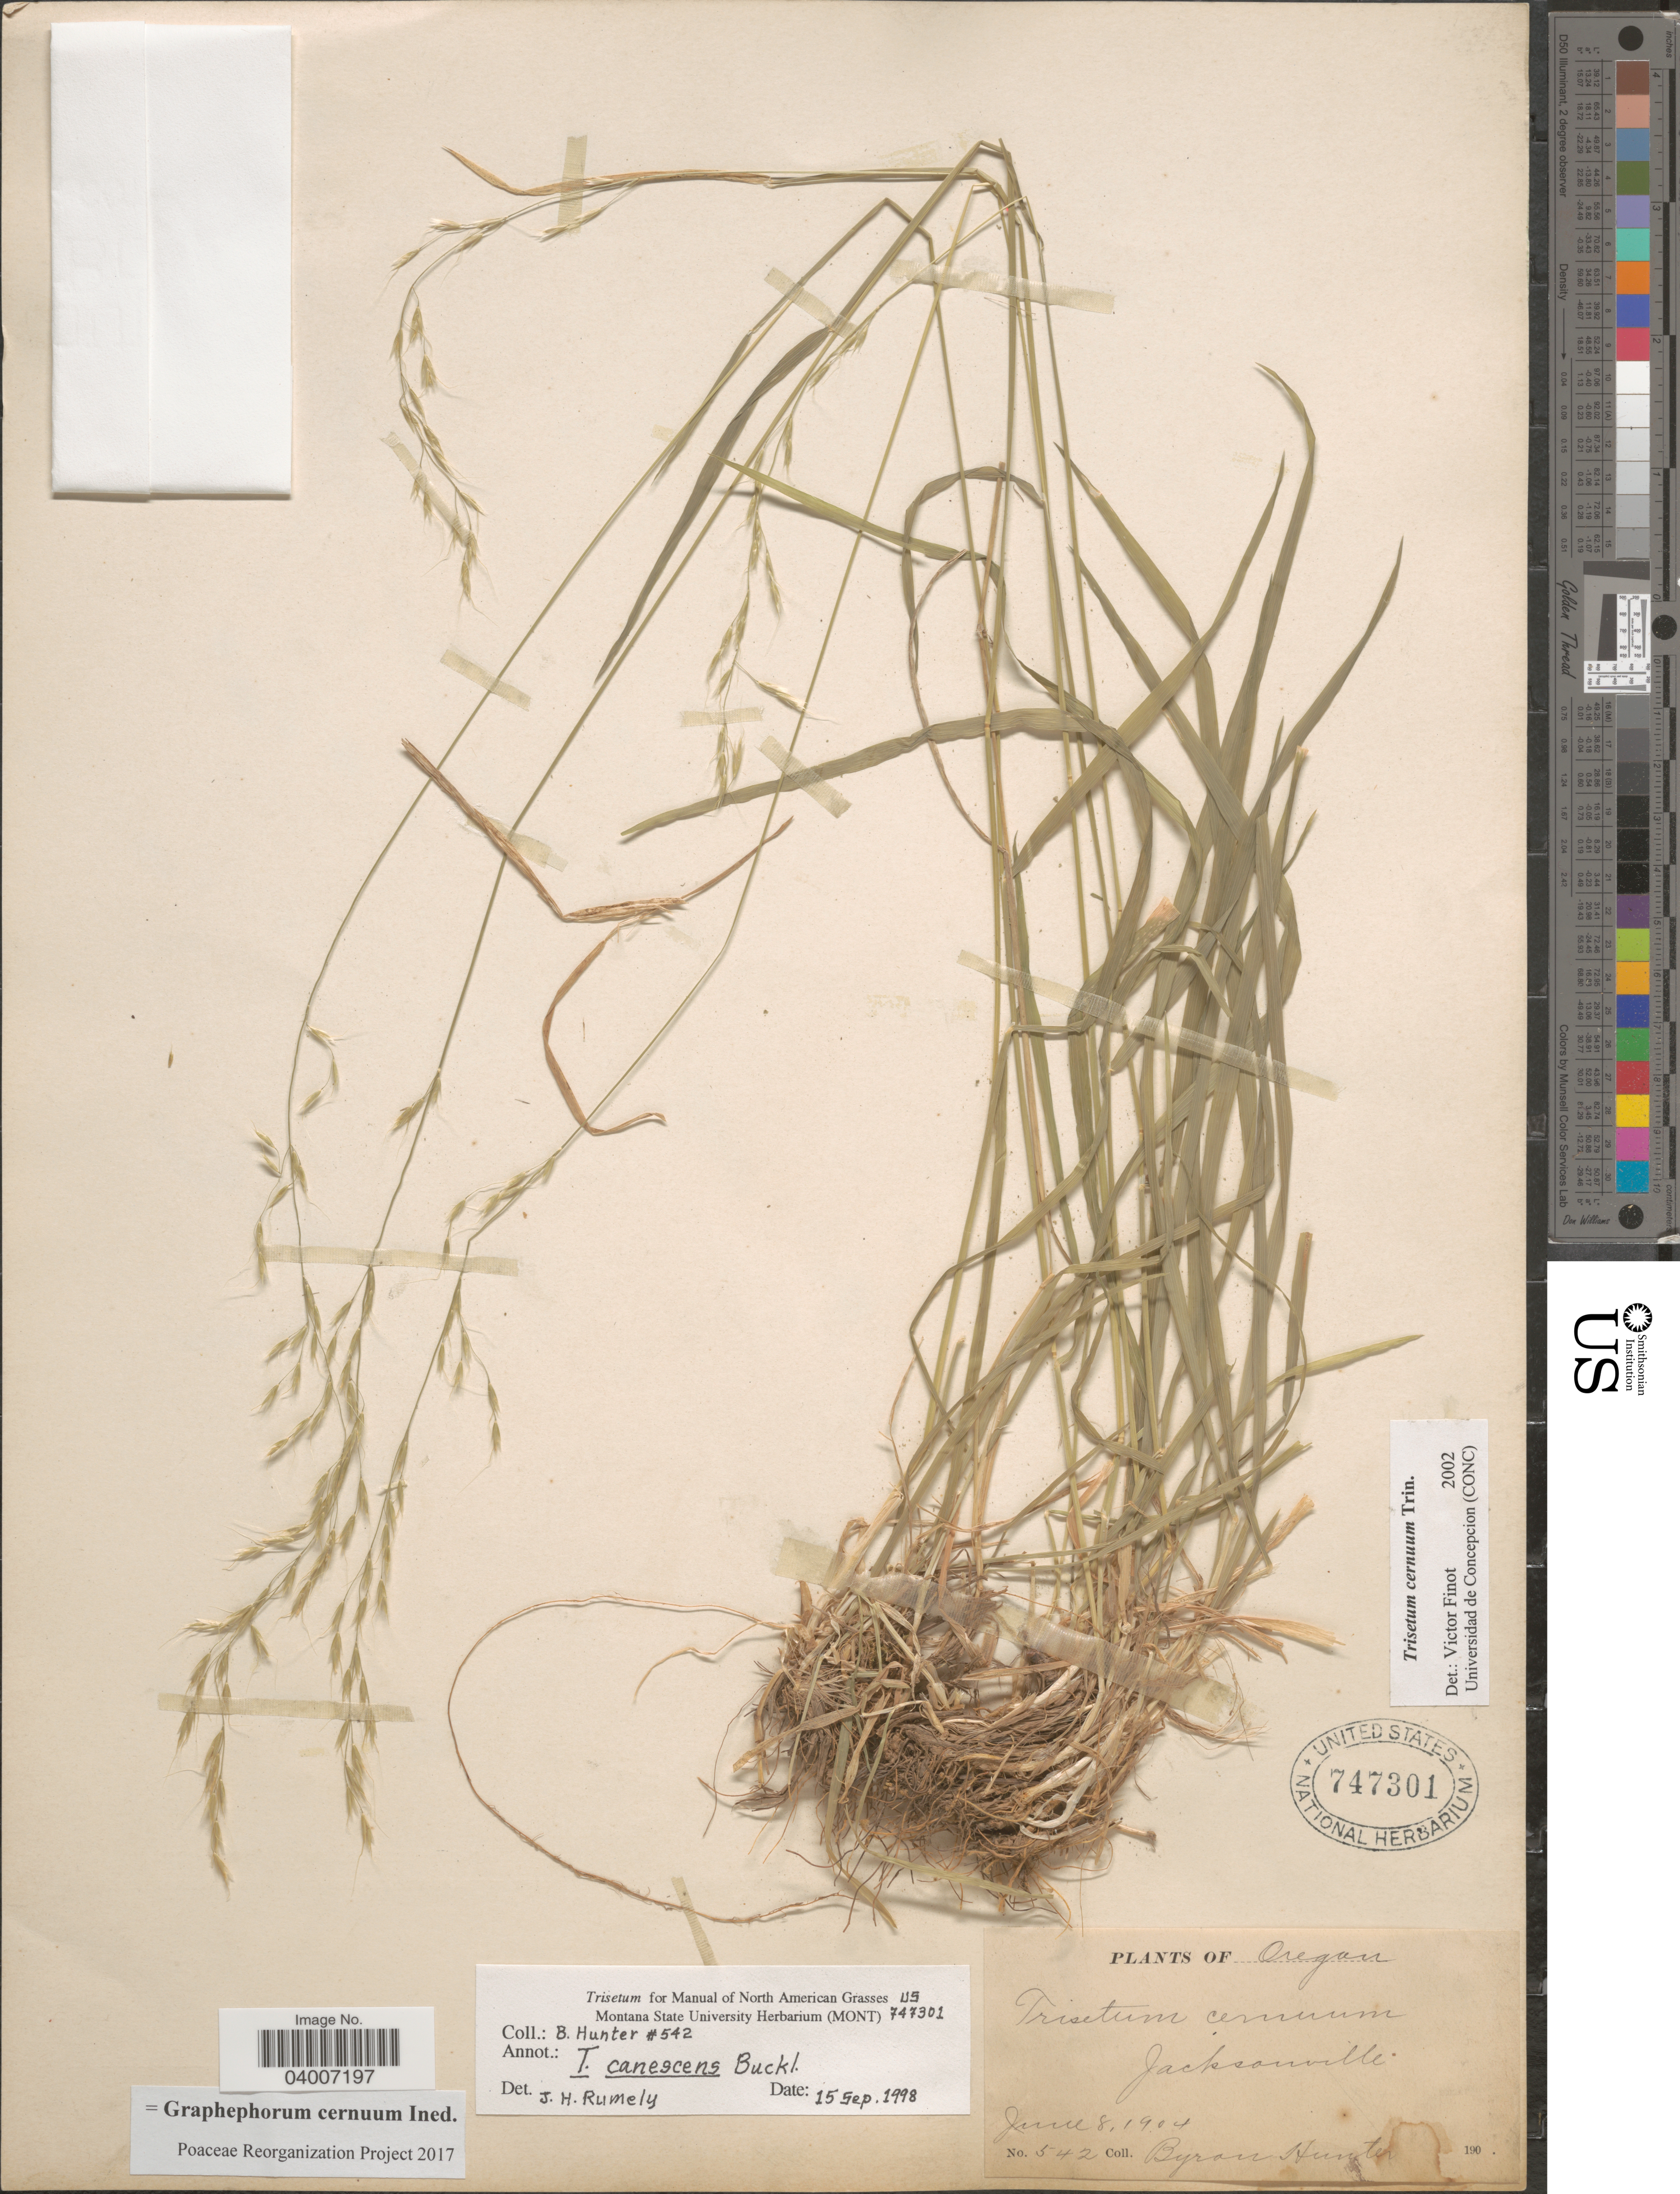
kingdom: Plantae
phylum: Tracheophyta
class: Liliopsida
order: Poales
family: Poaceae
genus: Graphephorum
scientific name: Graphephorum cernuum ined.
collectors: B. Hunter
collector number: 542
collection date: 1904-06-08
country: United States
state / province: Oregon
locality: Jacksonville.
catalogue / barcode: US 747301